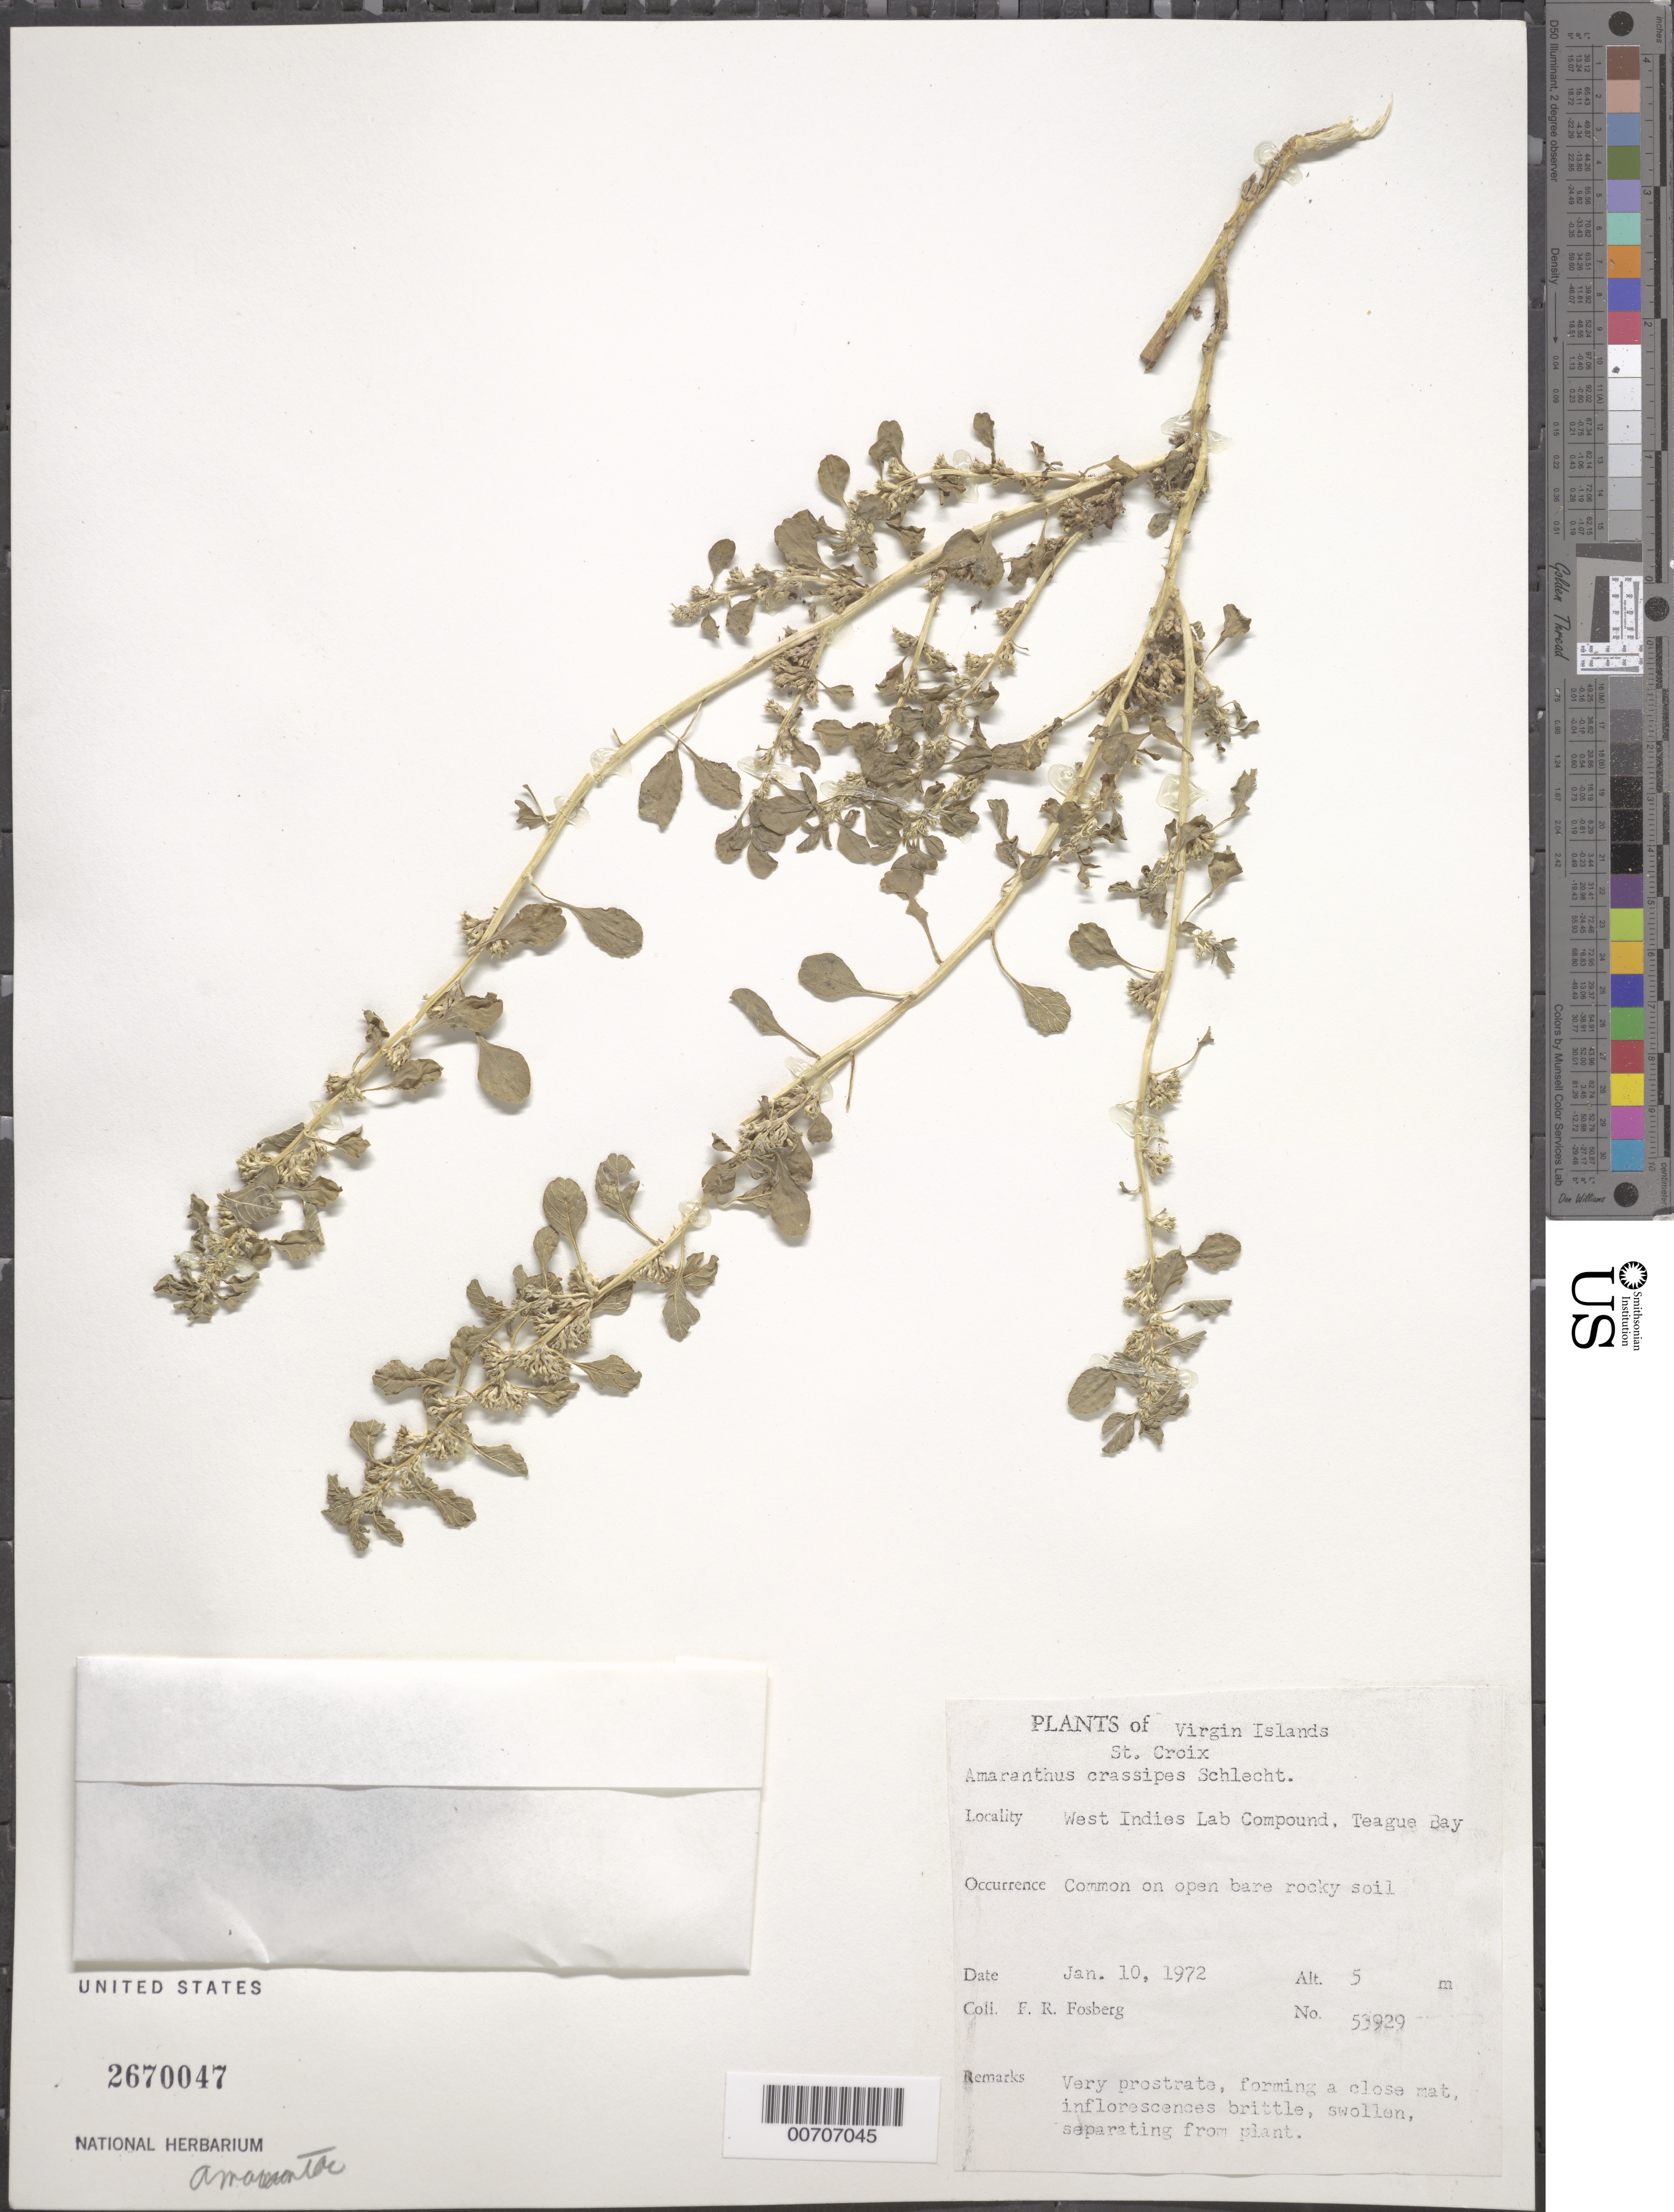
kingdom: Plantae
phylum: Tracheophyta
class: Magnoliopsida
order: Caryophyllales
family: Amaranthaceae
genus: Amaranthus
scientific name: Amaranthus crassipes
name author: Schltdl.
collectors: F. R. Fosberg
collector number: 53929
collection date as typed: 10 Jan 1972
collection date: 1972-01-10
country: U.S. Virgin Islands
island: St. Croix Island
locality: West Indies Lab Compound, Teague Bay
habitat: On open bare rocky soil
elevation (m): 5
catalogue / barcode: US 2670047